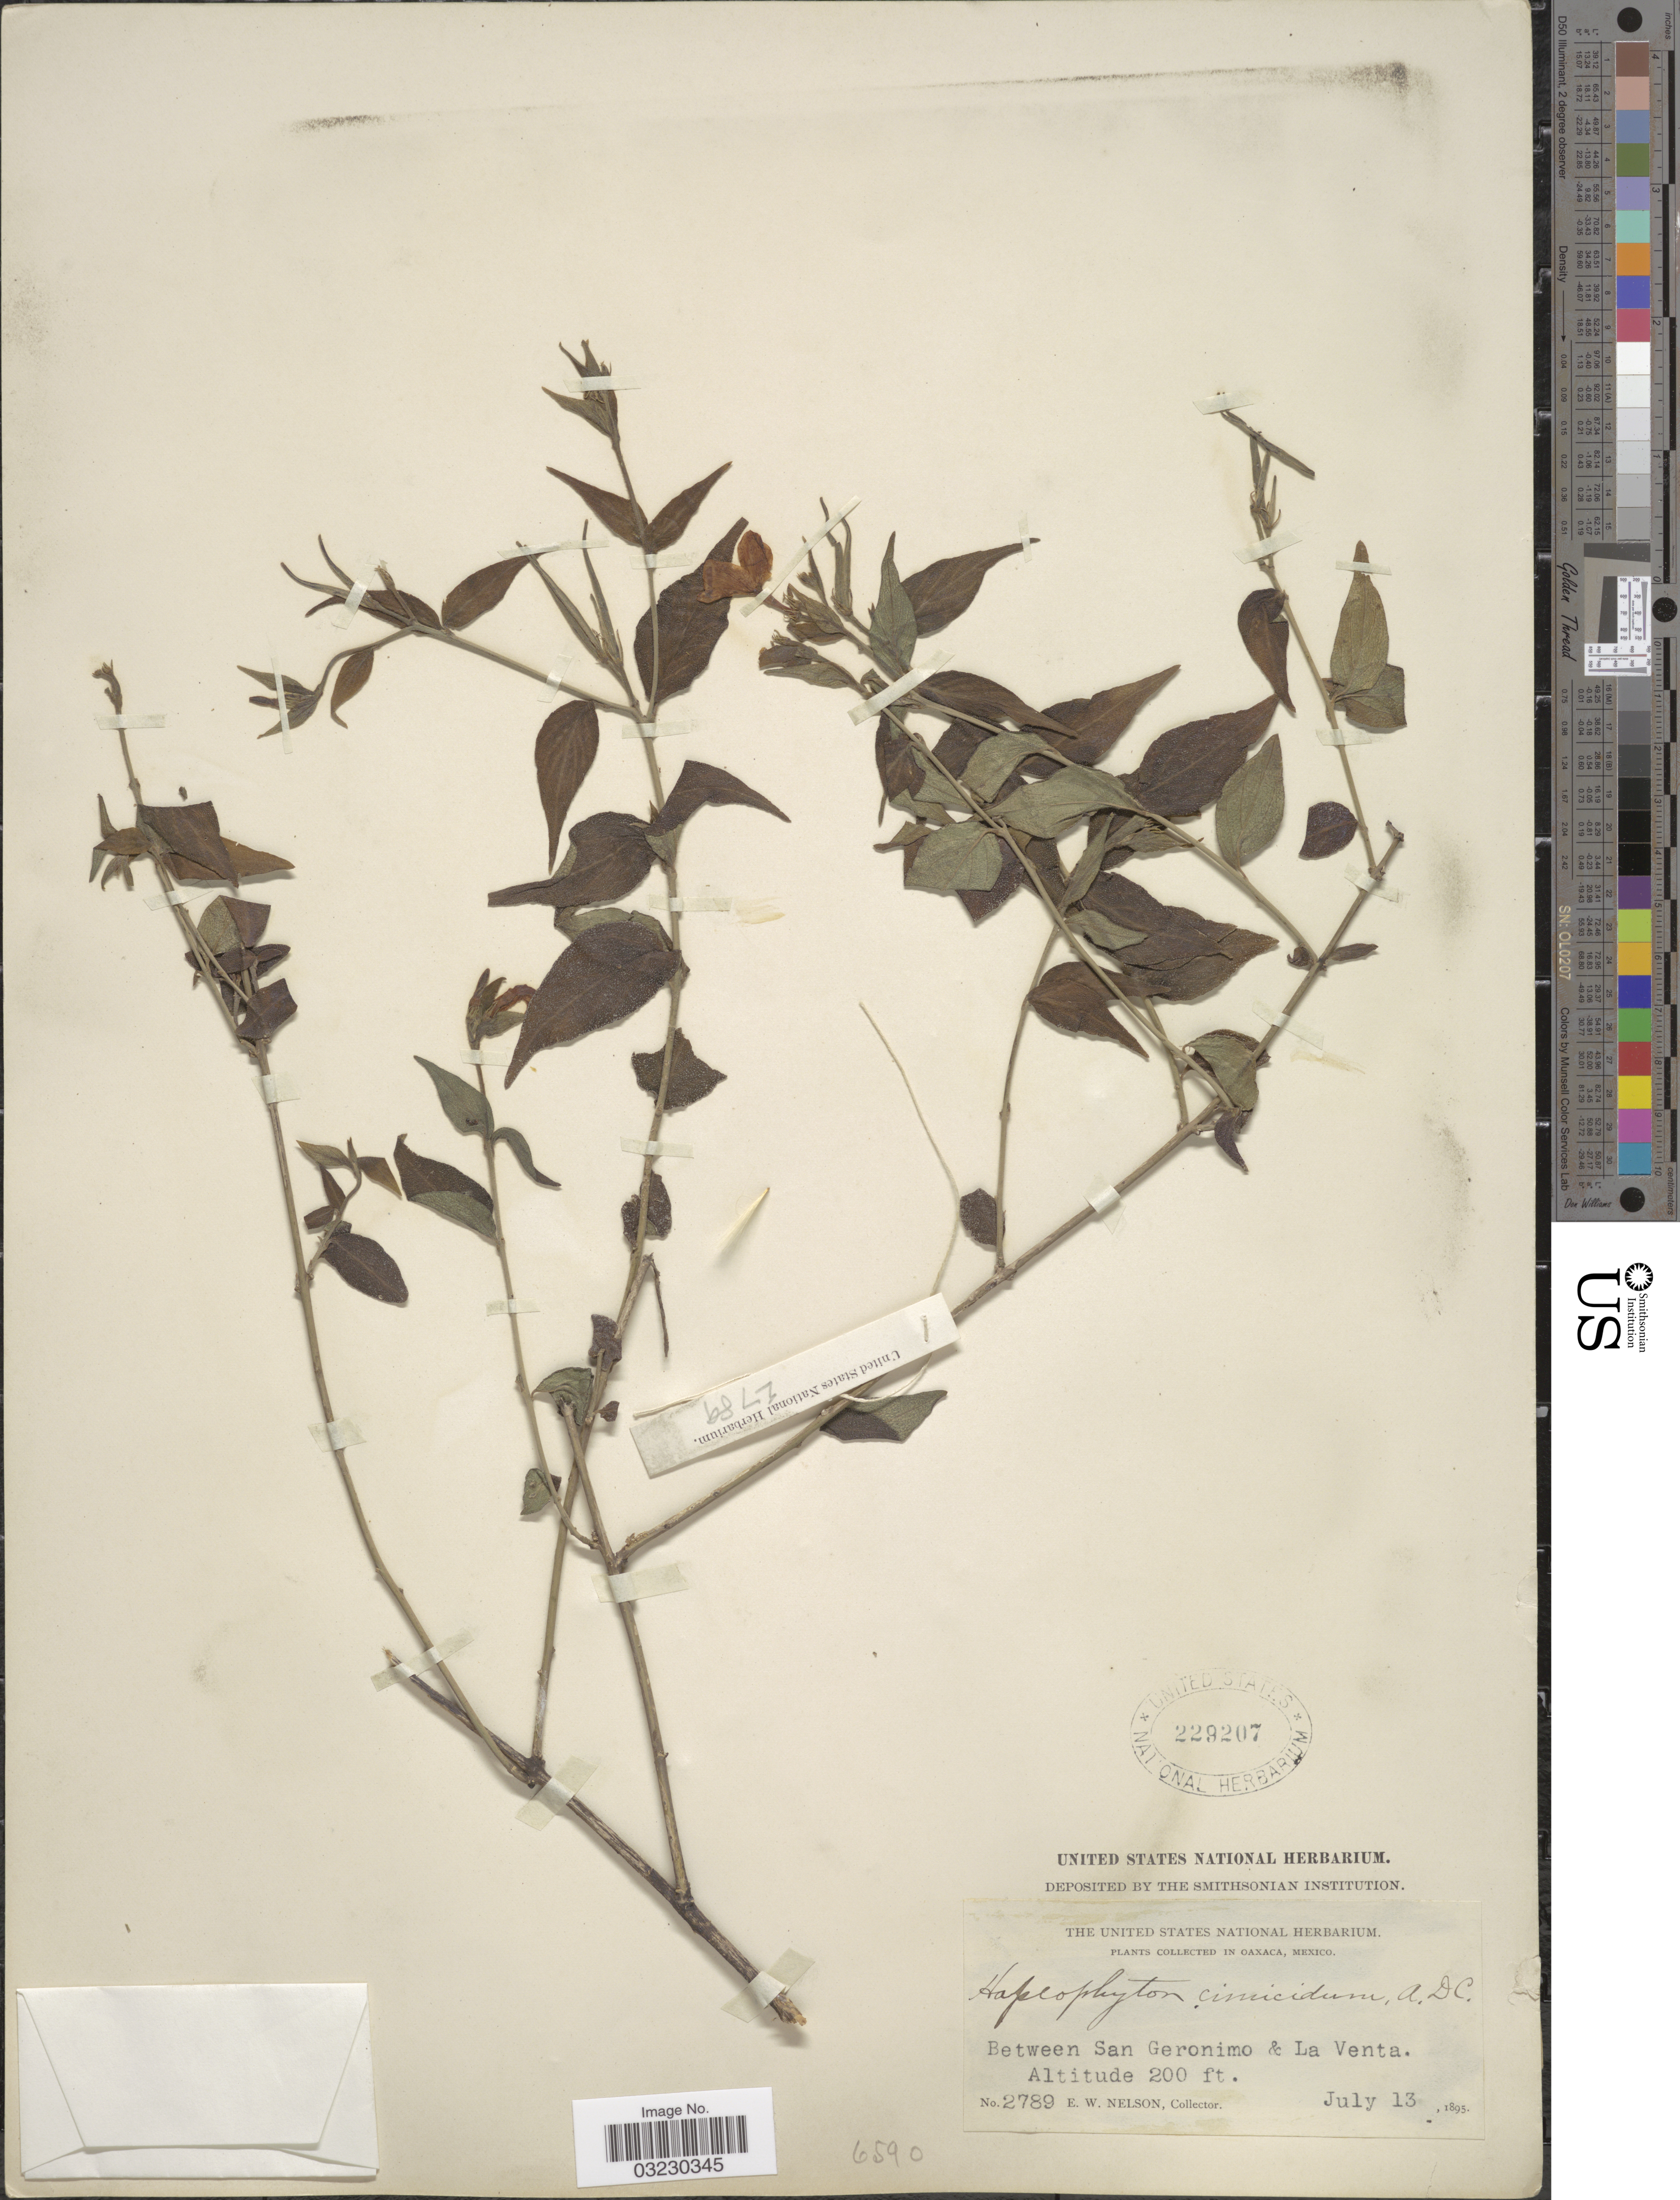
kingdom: Plantae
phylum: Tracheophyta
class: Magnoliopsida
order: Gentianales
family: Apocynaceae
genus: Haplophyton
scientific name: Haplophyton cimicidum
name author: A. DC.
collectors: E. W. Nelson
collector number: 2789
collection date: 1895-07-13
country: Mexico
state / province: Oaxaca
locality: Between San Geronimo & La Venta.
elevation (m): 61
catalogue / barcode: US 229207